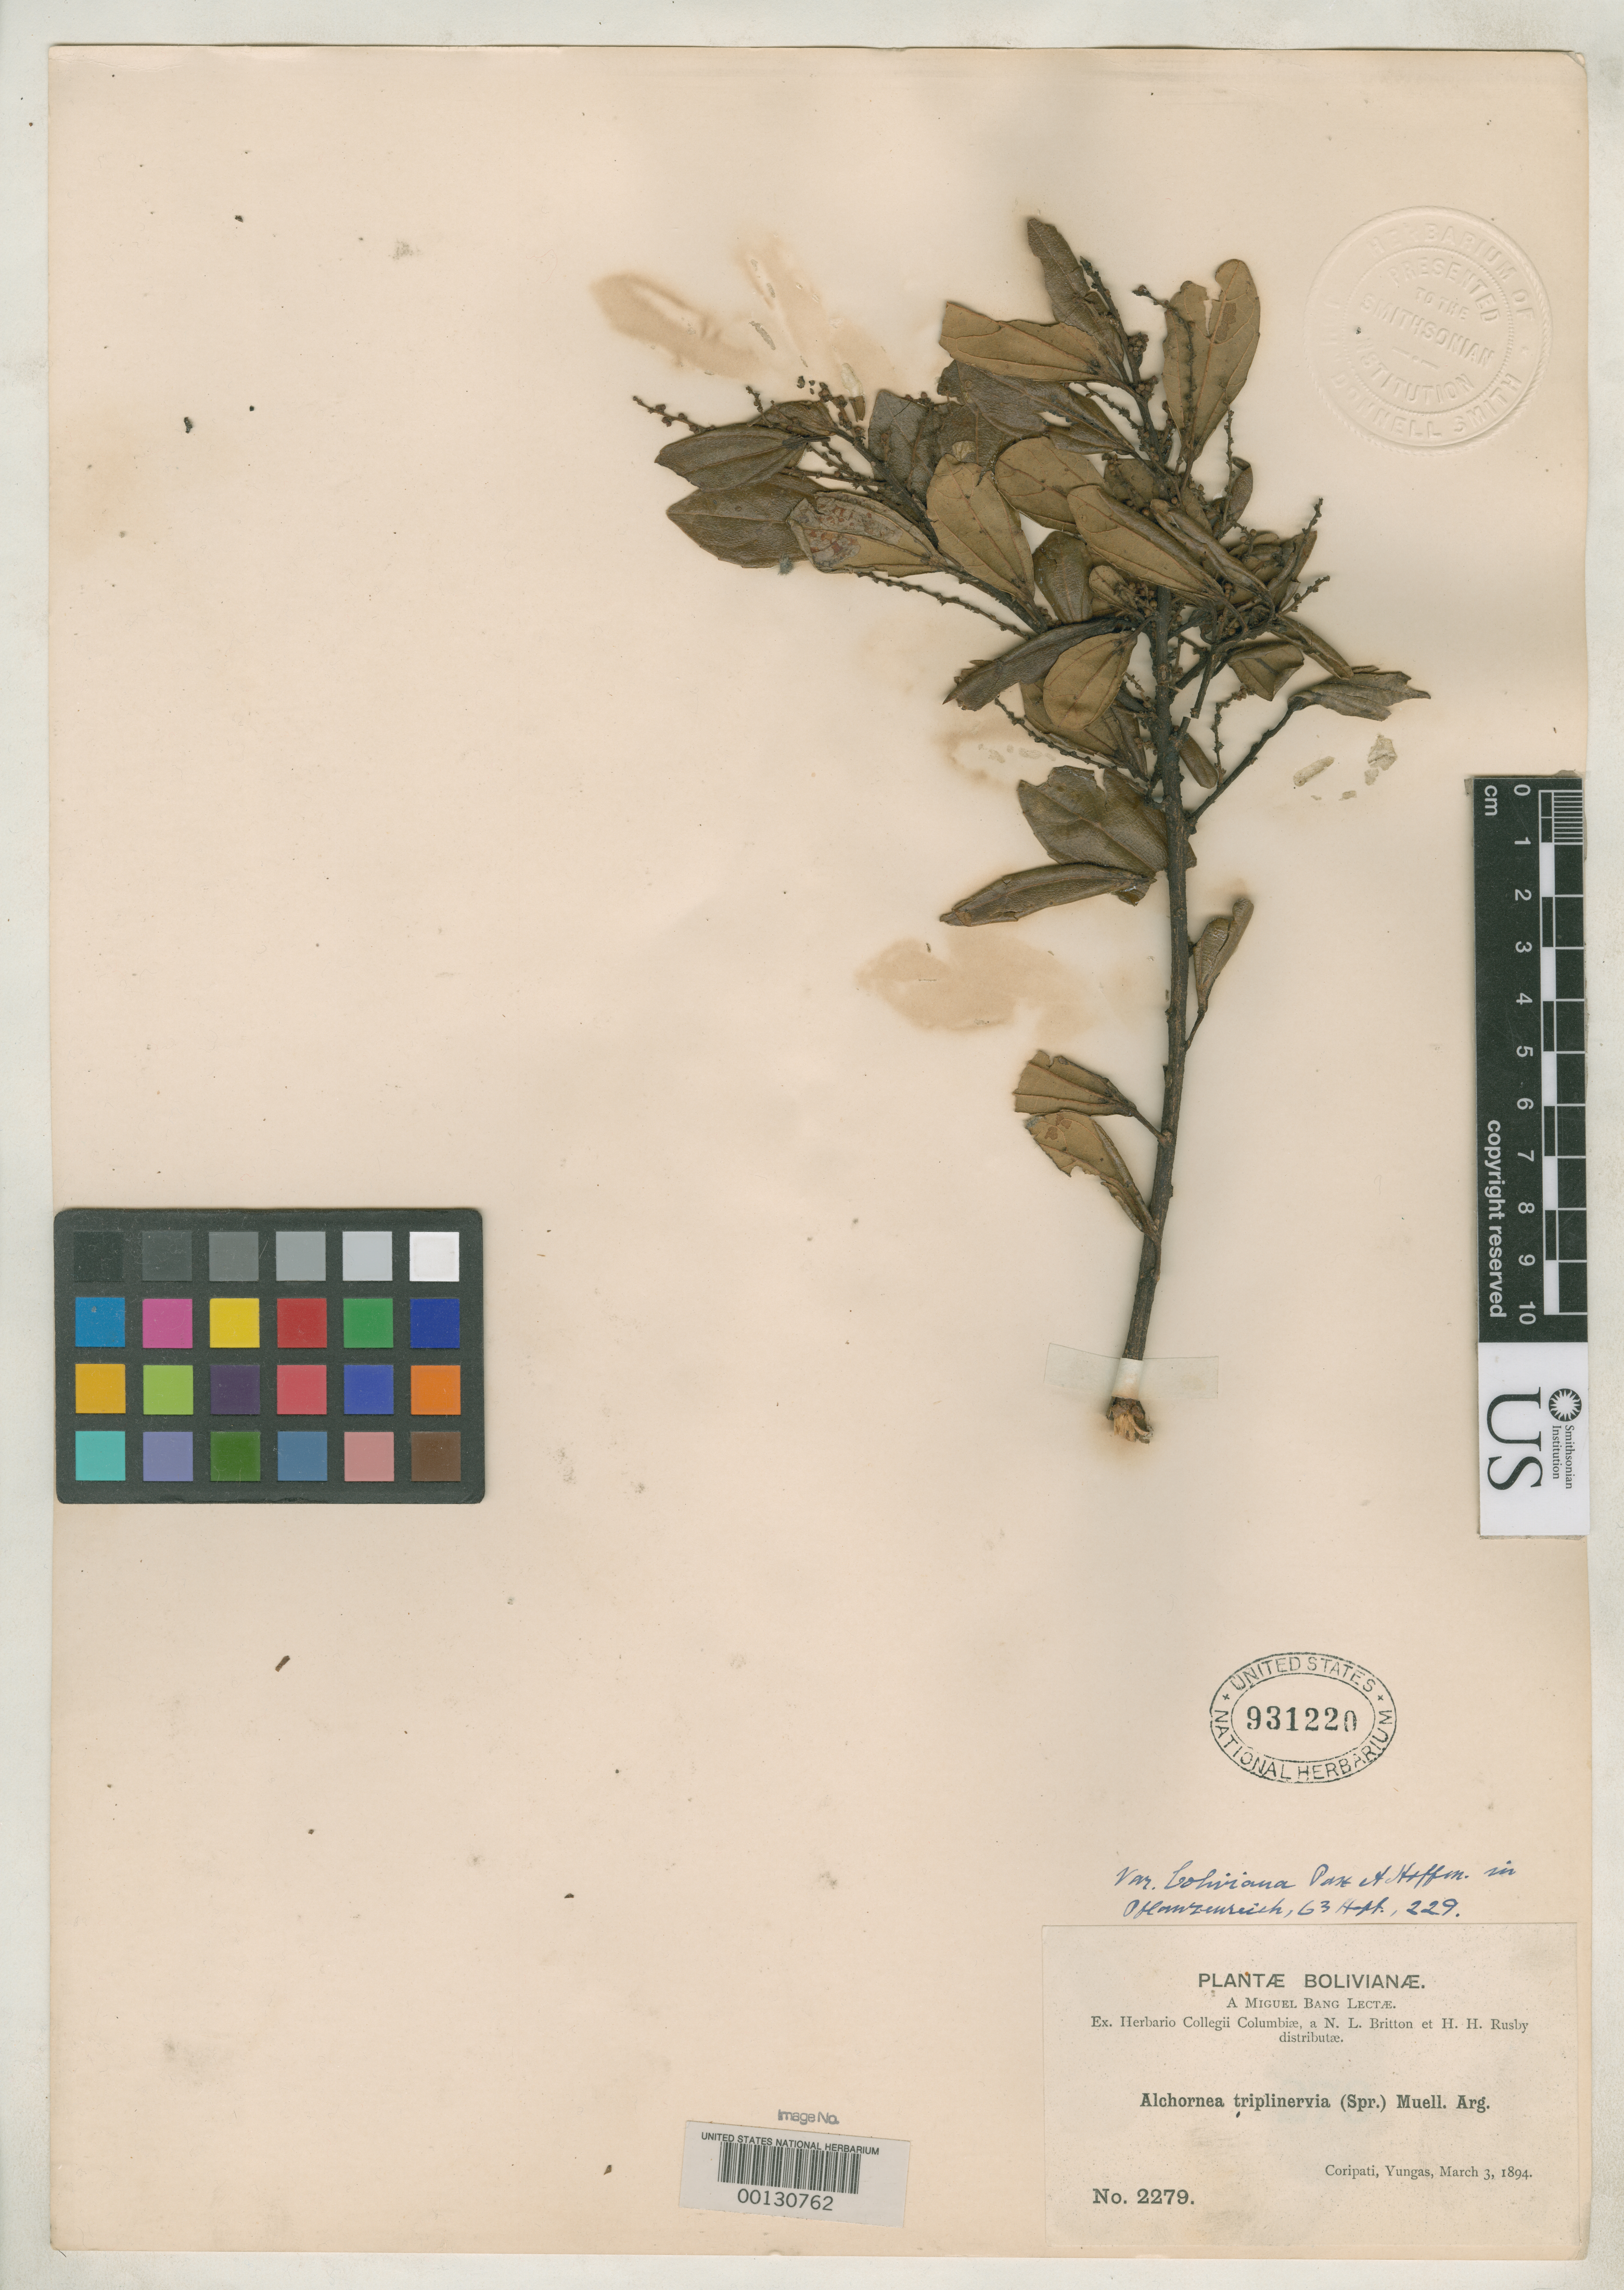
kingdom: Plantae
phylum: Tracheophyta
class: Magnoliopsida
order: Malpighiales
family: Euphorbiaceae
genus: Alchornea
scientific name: Alchornea triplinervia var. boliviana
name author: Pax & K. Hoffm. in Engl.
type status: Isotype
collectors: M. Bang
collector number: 2279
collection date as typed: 03 Mar 1894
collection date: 1894-03-03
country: Bolivia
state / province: La Paz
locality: Yungas, Caripati.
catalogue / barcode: US 931220